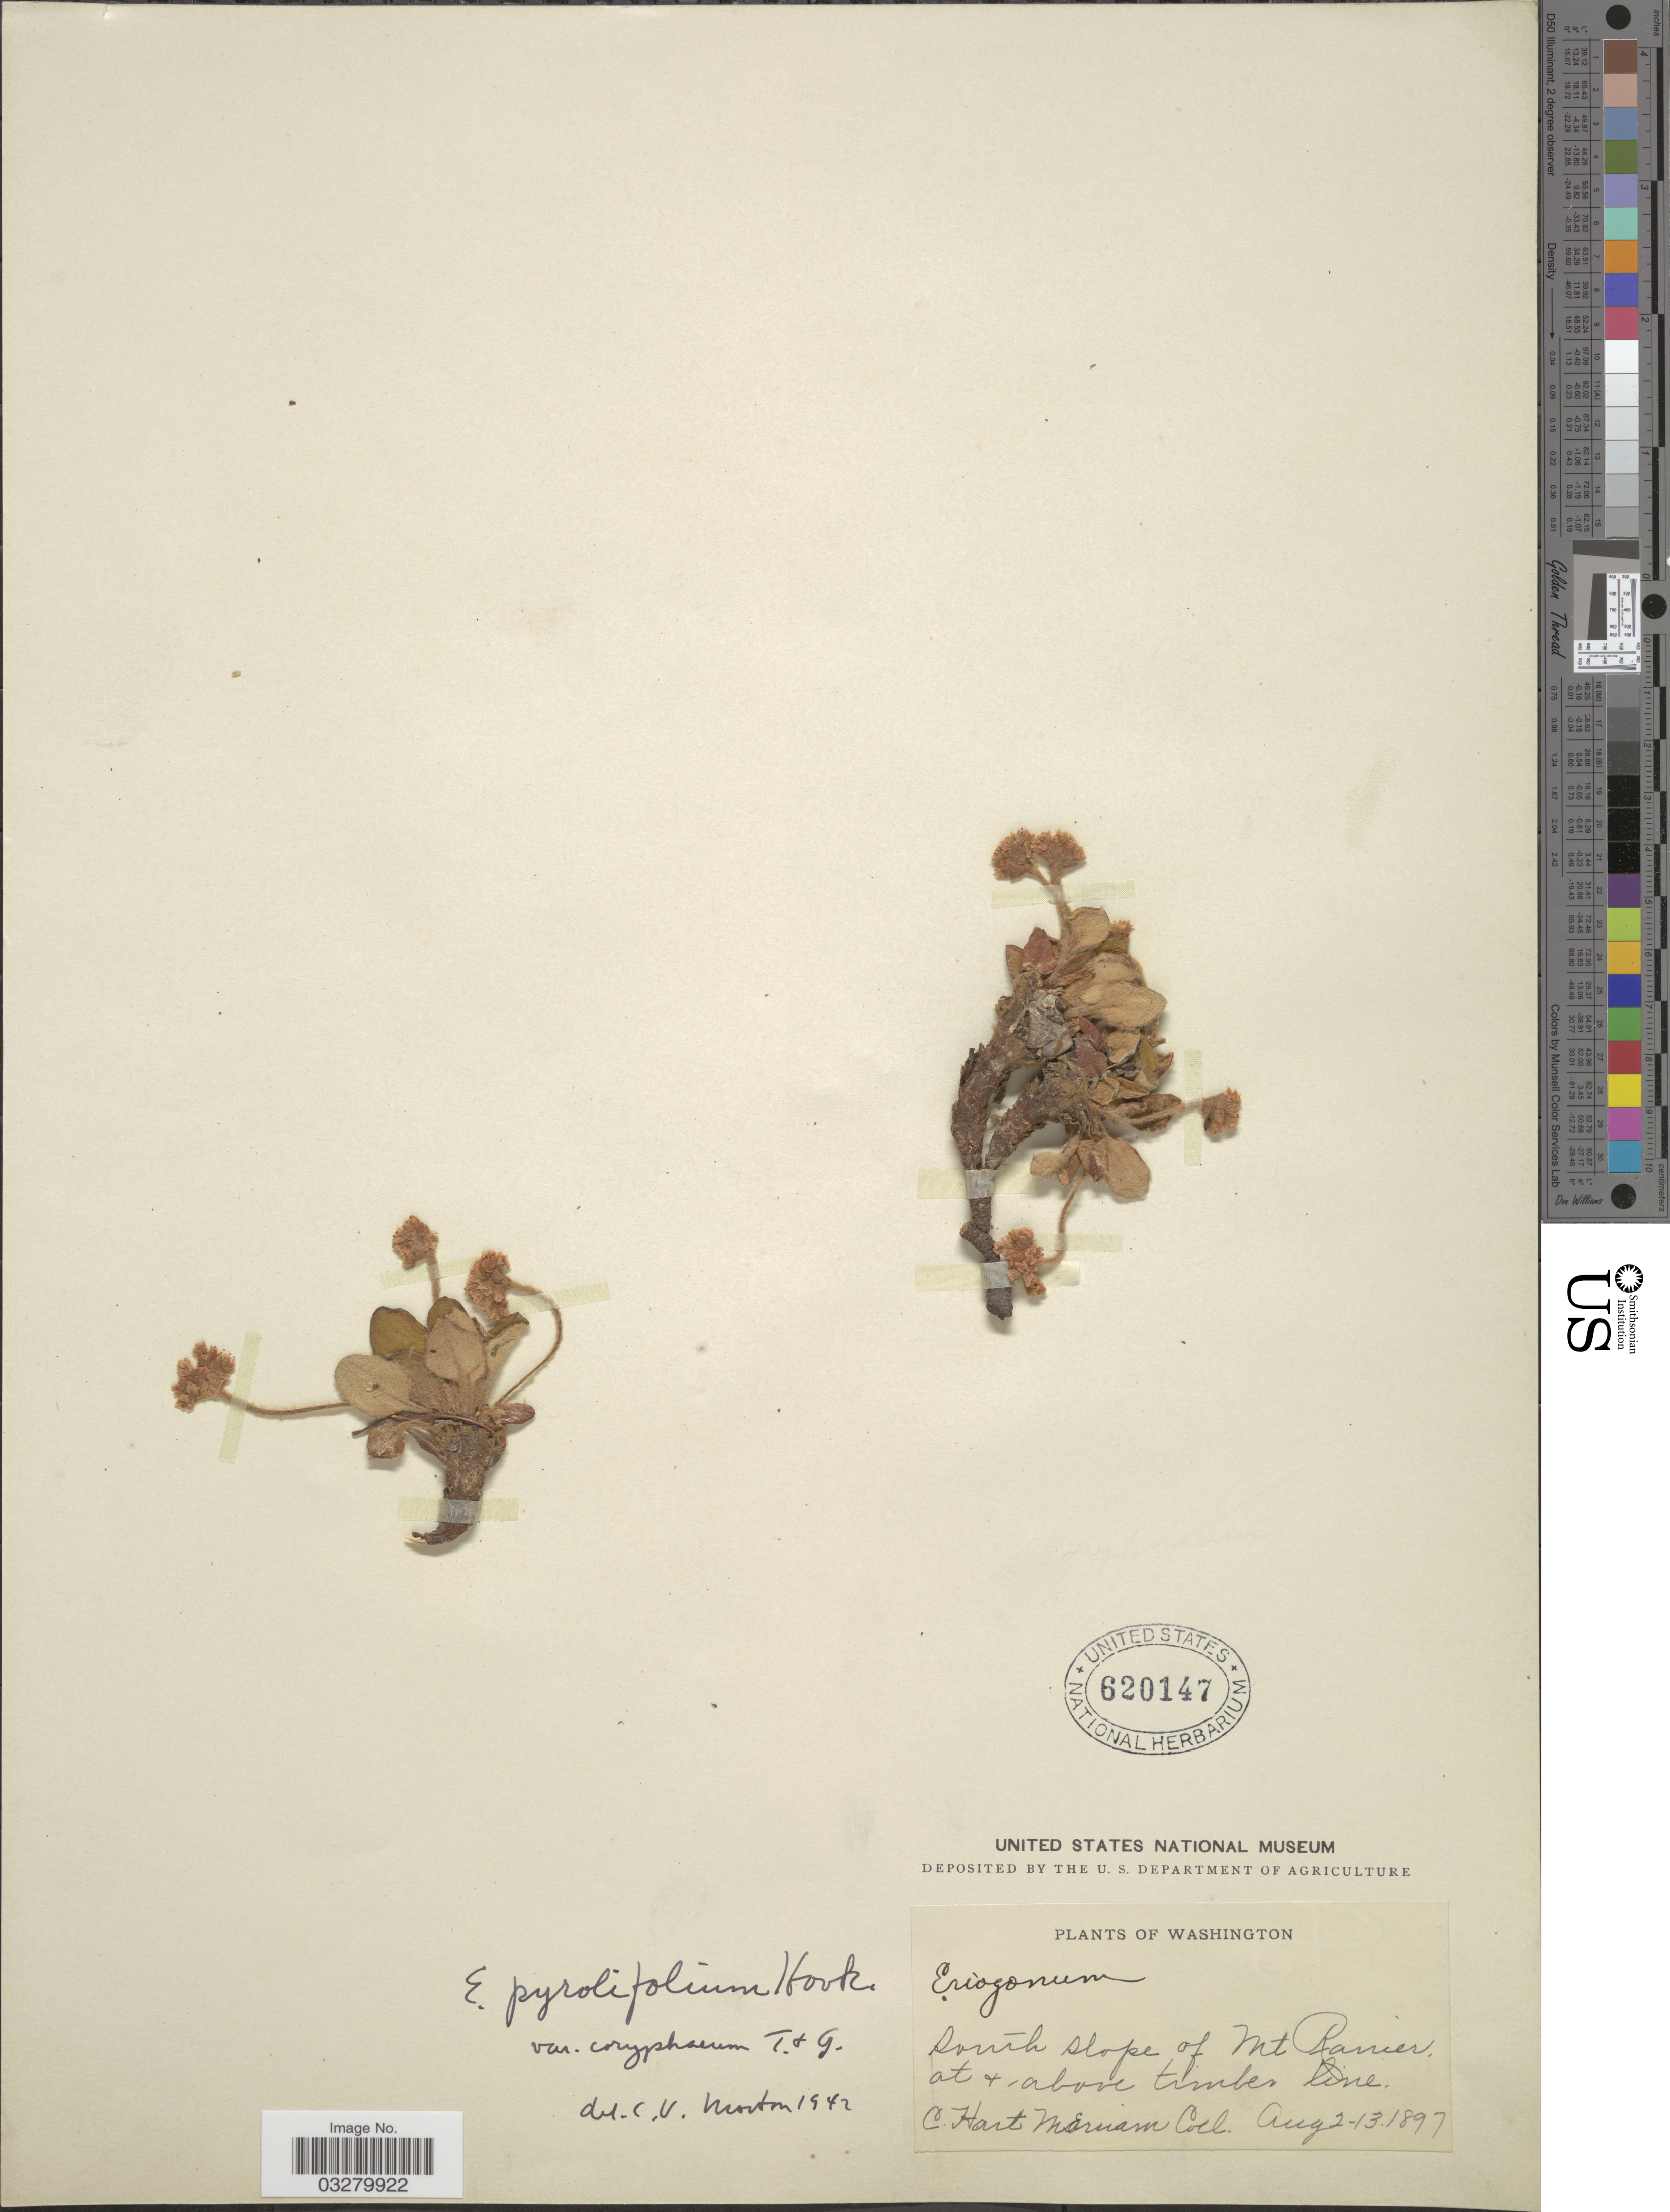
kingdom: Plantae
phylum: Tracheophyta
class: Magnoliopsida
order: Caryophyllales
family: Polygonaceae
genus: Eriogonum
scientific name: Eriogonum pyrolifolium var. coryphaeum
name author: Torr. & A. Gray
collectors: C. Merriam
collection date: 1897-08-02/1897-08-13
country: United States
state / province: Washington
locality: South slope of Mt Rainier, at & above timber line.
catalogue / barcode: US 620147